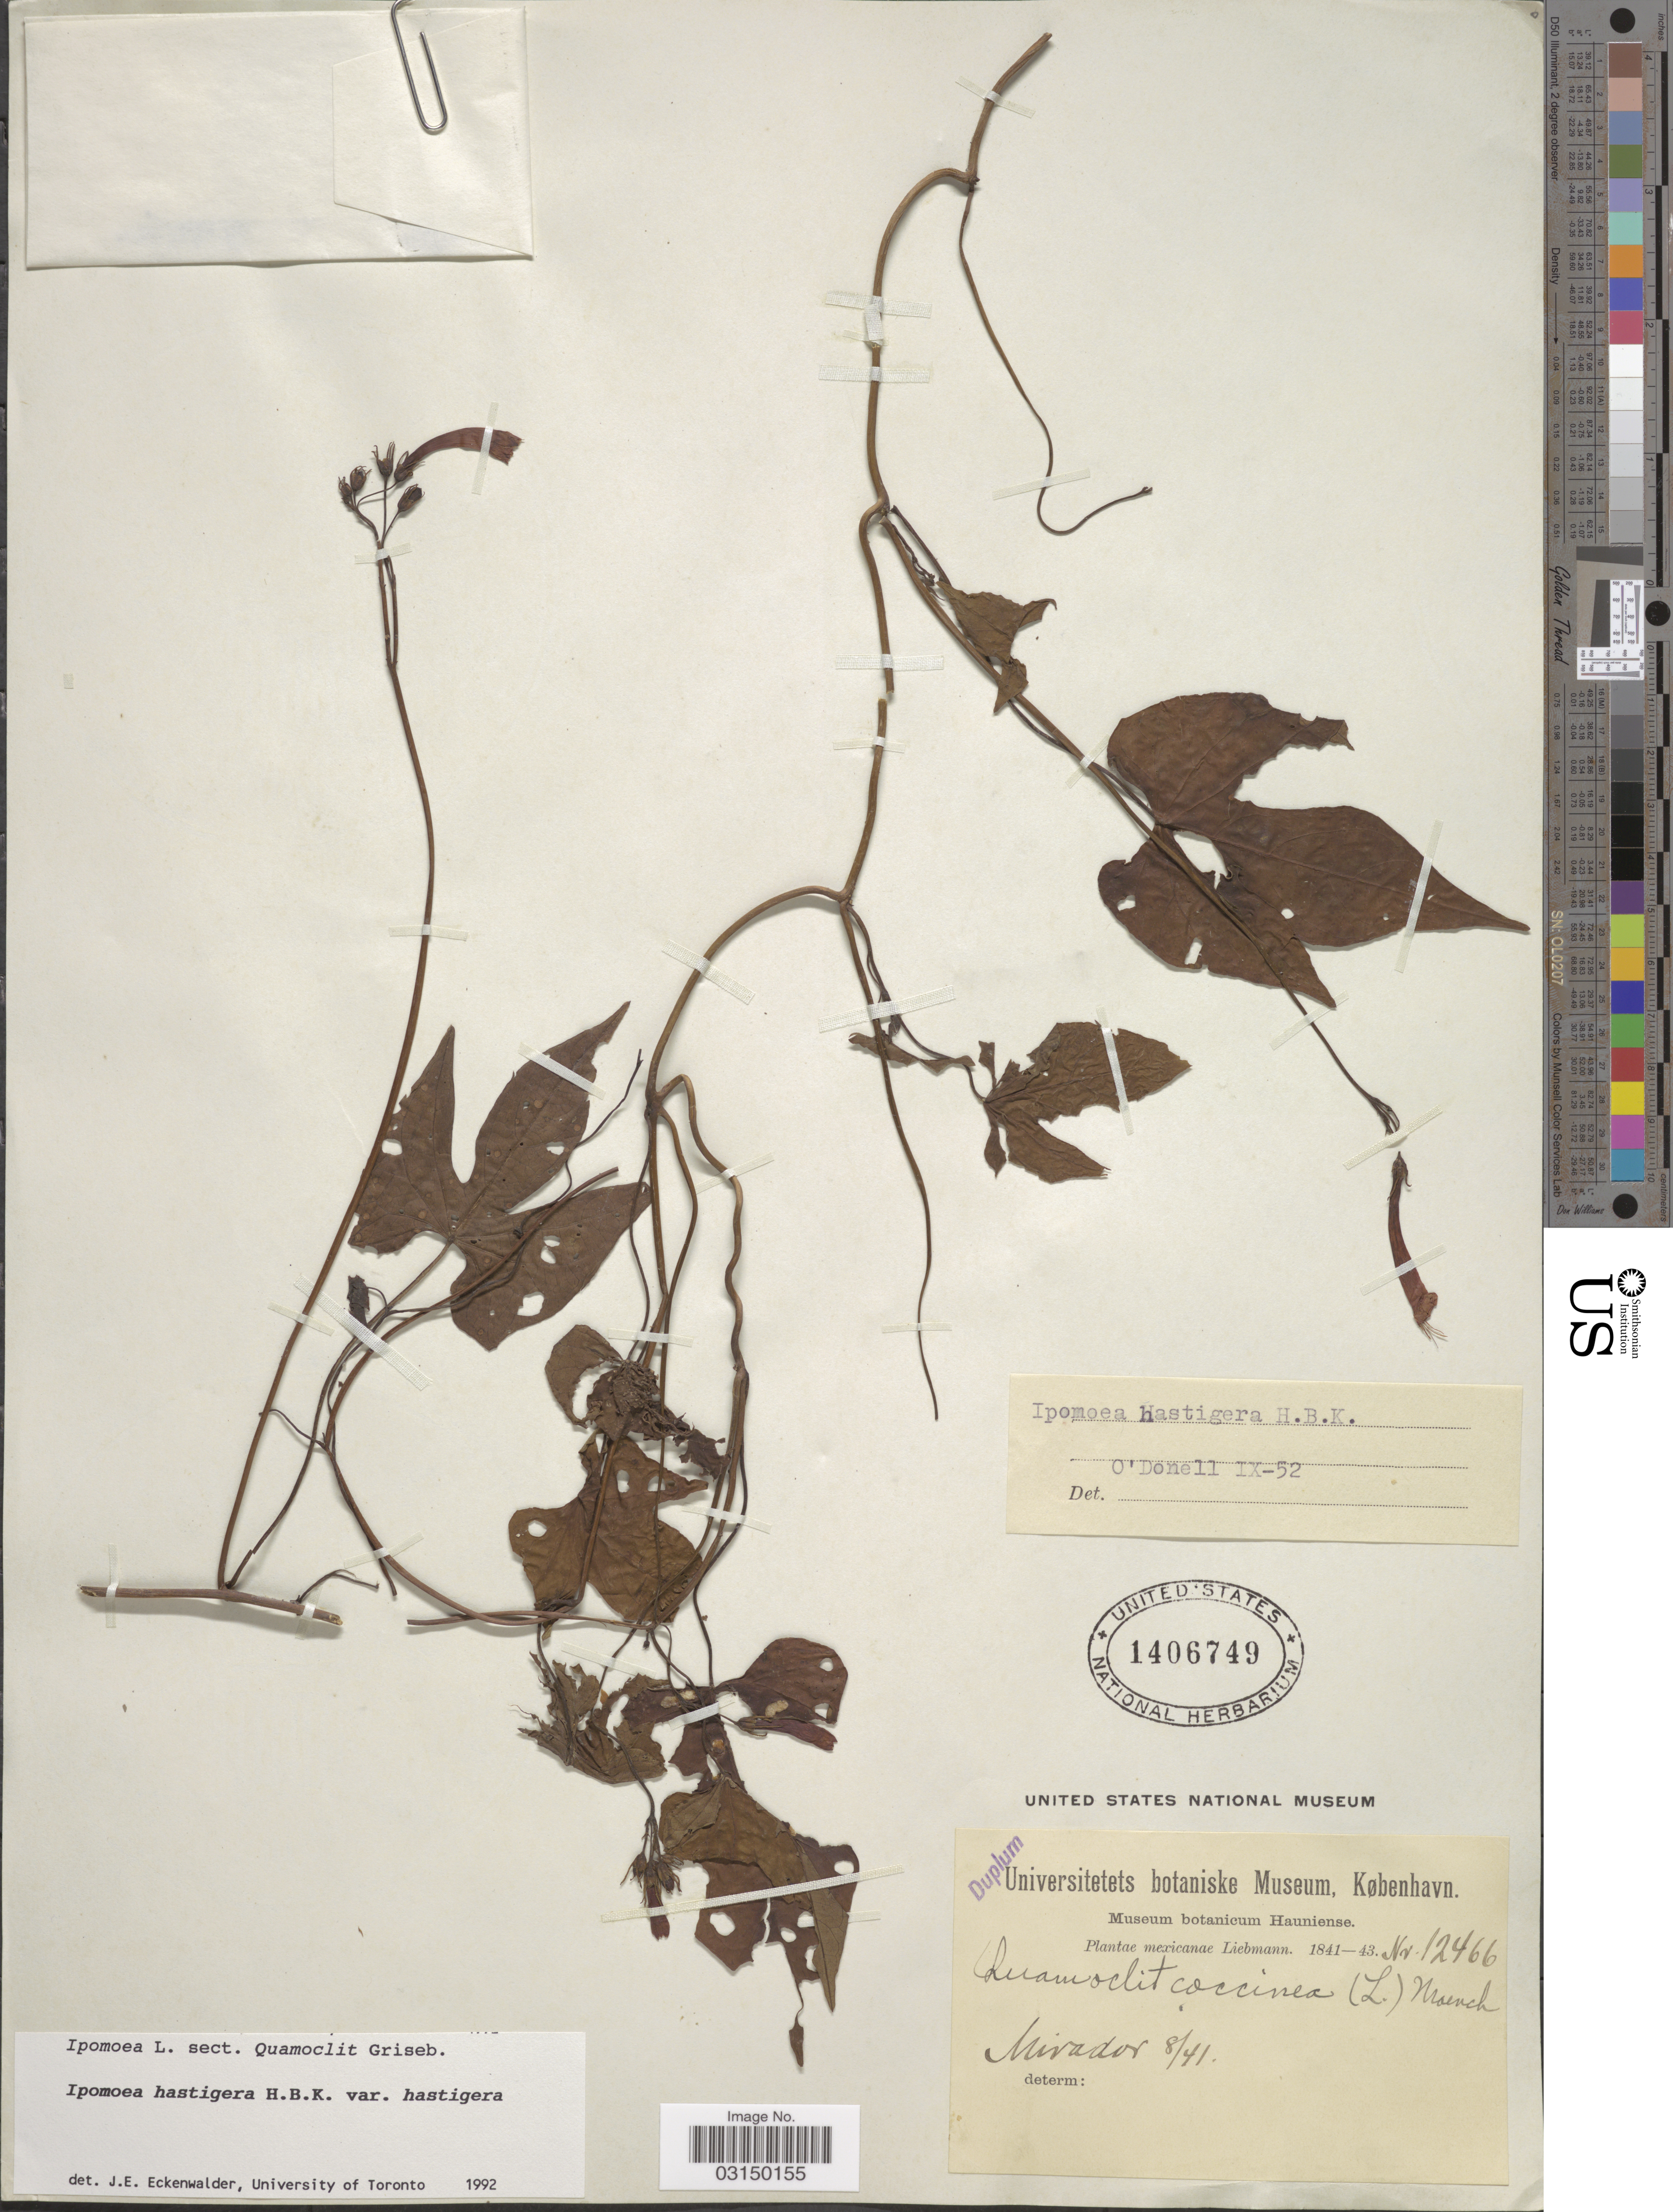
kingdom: Plantae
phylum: Tracheophyta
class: Magnoliopsida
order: Solanales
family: Convolvulaceae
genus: Ipomoea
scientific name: Ipomoea hastigera var. hastigera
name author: Kunth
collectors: Liebmann, --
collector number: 12466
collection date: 1841-08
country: Mexico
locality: Mirador.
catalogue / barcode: US 1406749